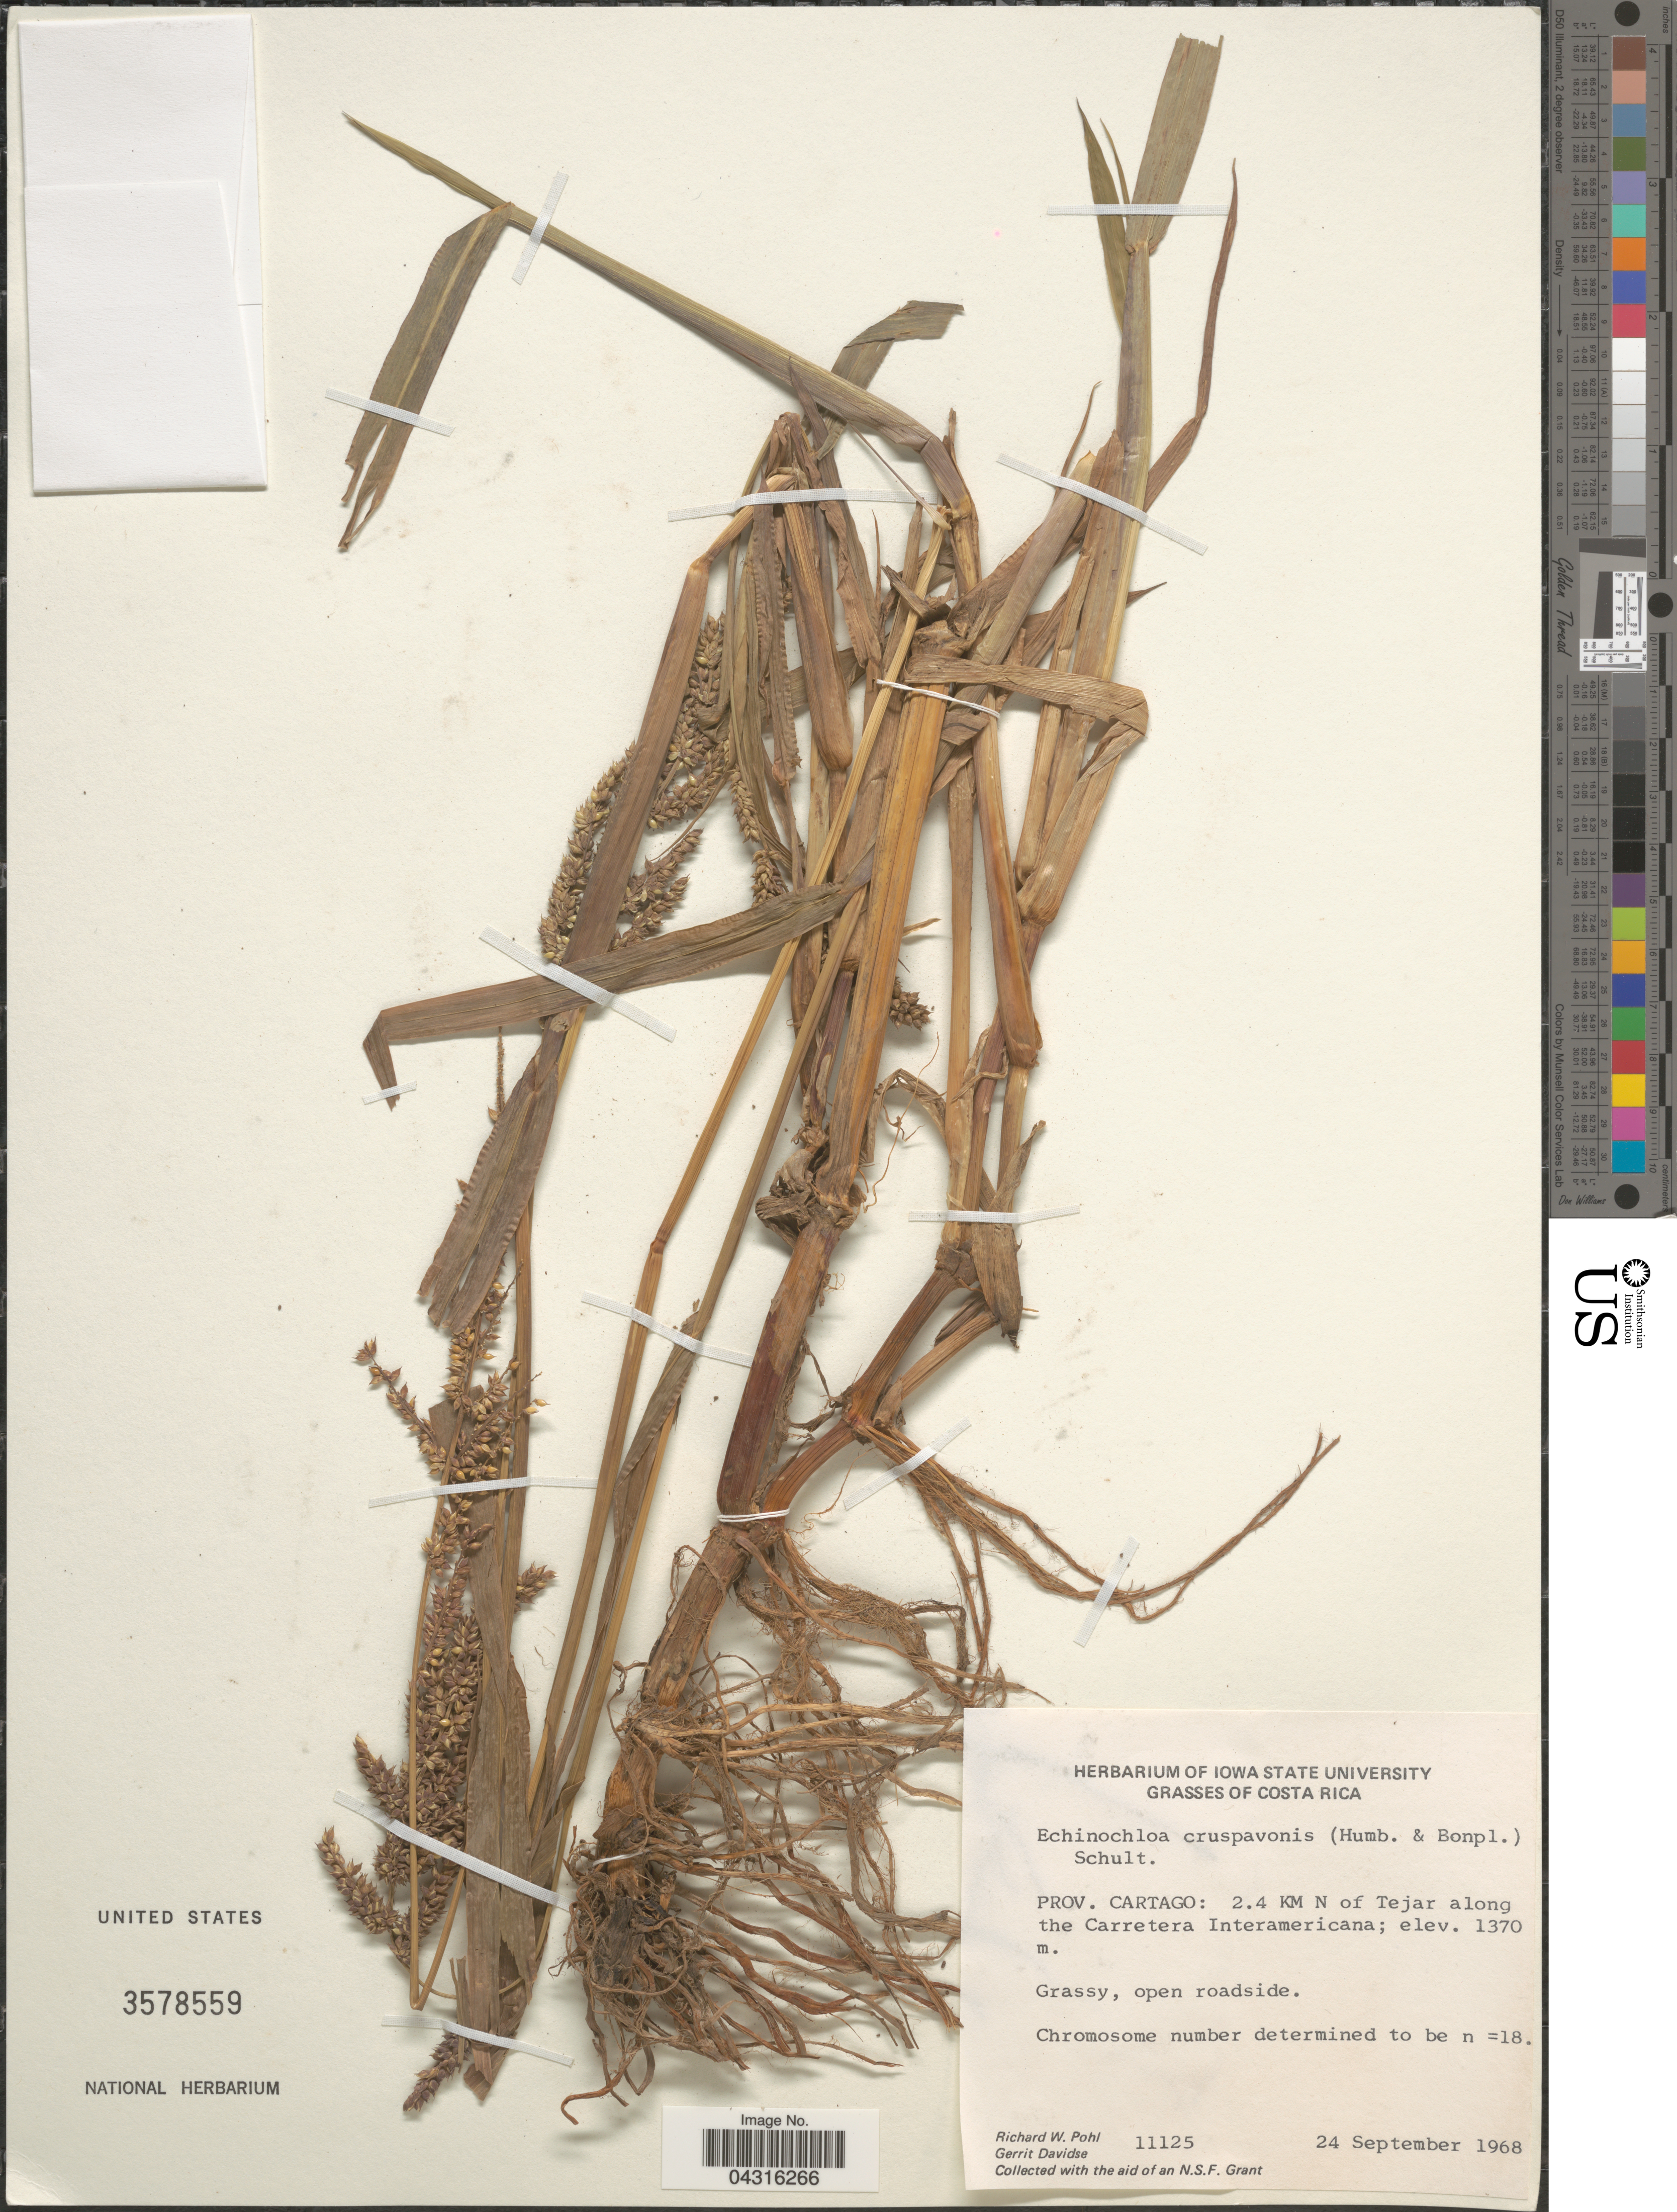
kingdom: Plantae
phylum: Tracheophyta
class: Liliopsida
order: Poales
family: Poaceae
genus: Echinochloa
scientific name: Echinochloa crus-pavonis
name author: (Kunth) Schult.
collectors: R. W. Pohl & G. Davidse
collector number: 11125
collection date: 1968-09-24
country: Costa Rica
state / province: Cartago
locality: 2.4 KM N of Tejar along the Carretera Interamericana.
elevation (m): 1370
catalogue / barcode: US 3578559